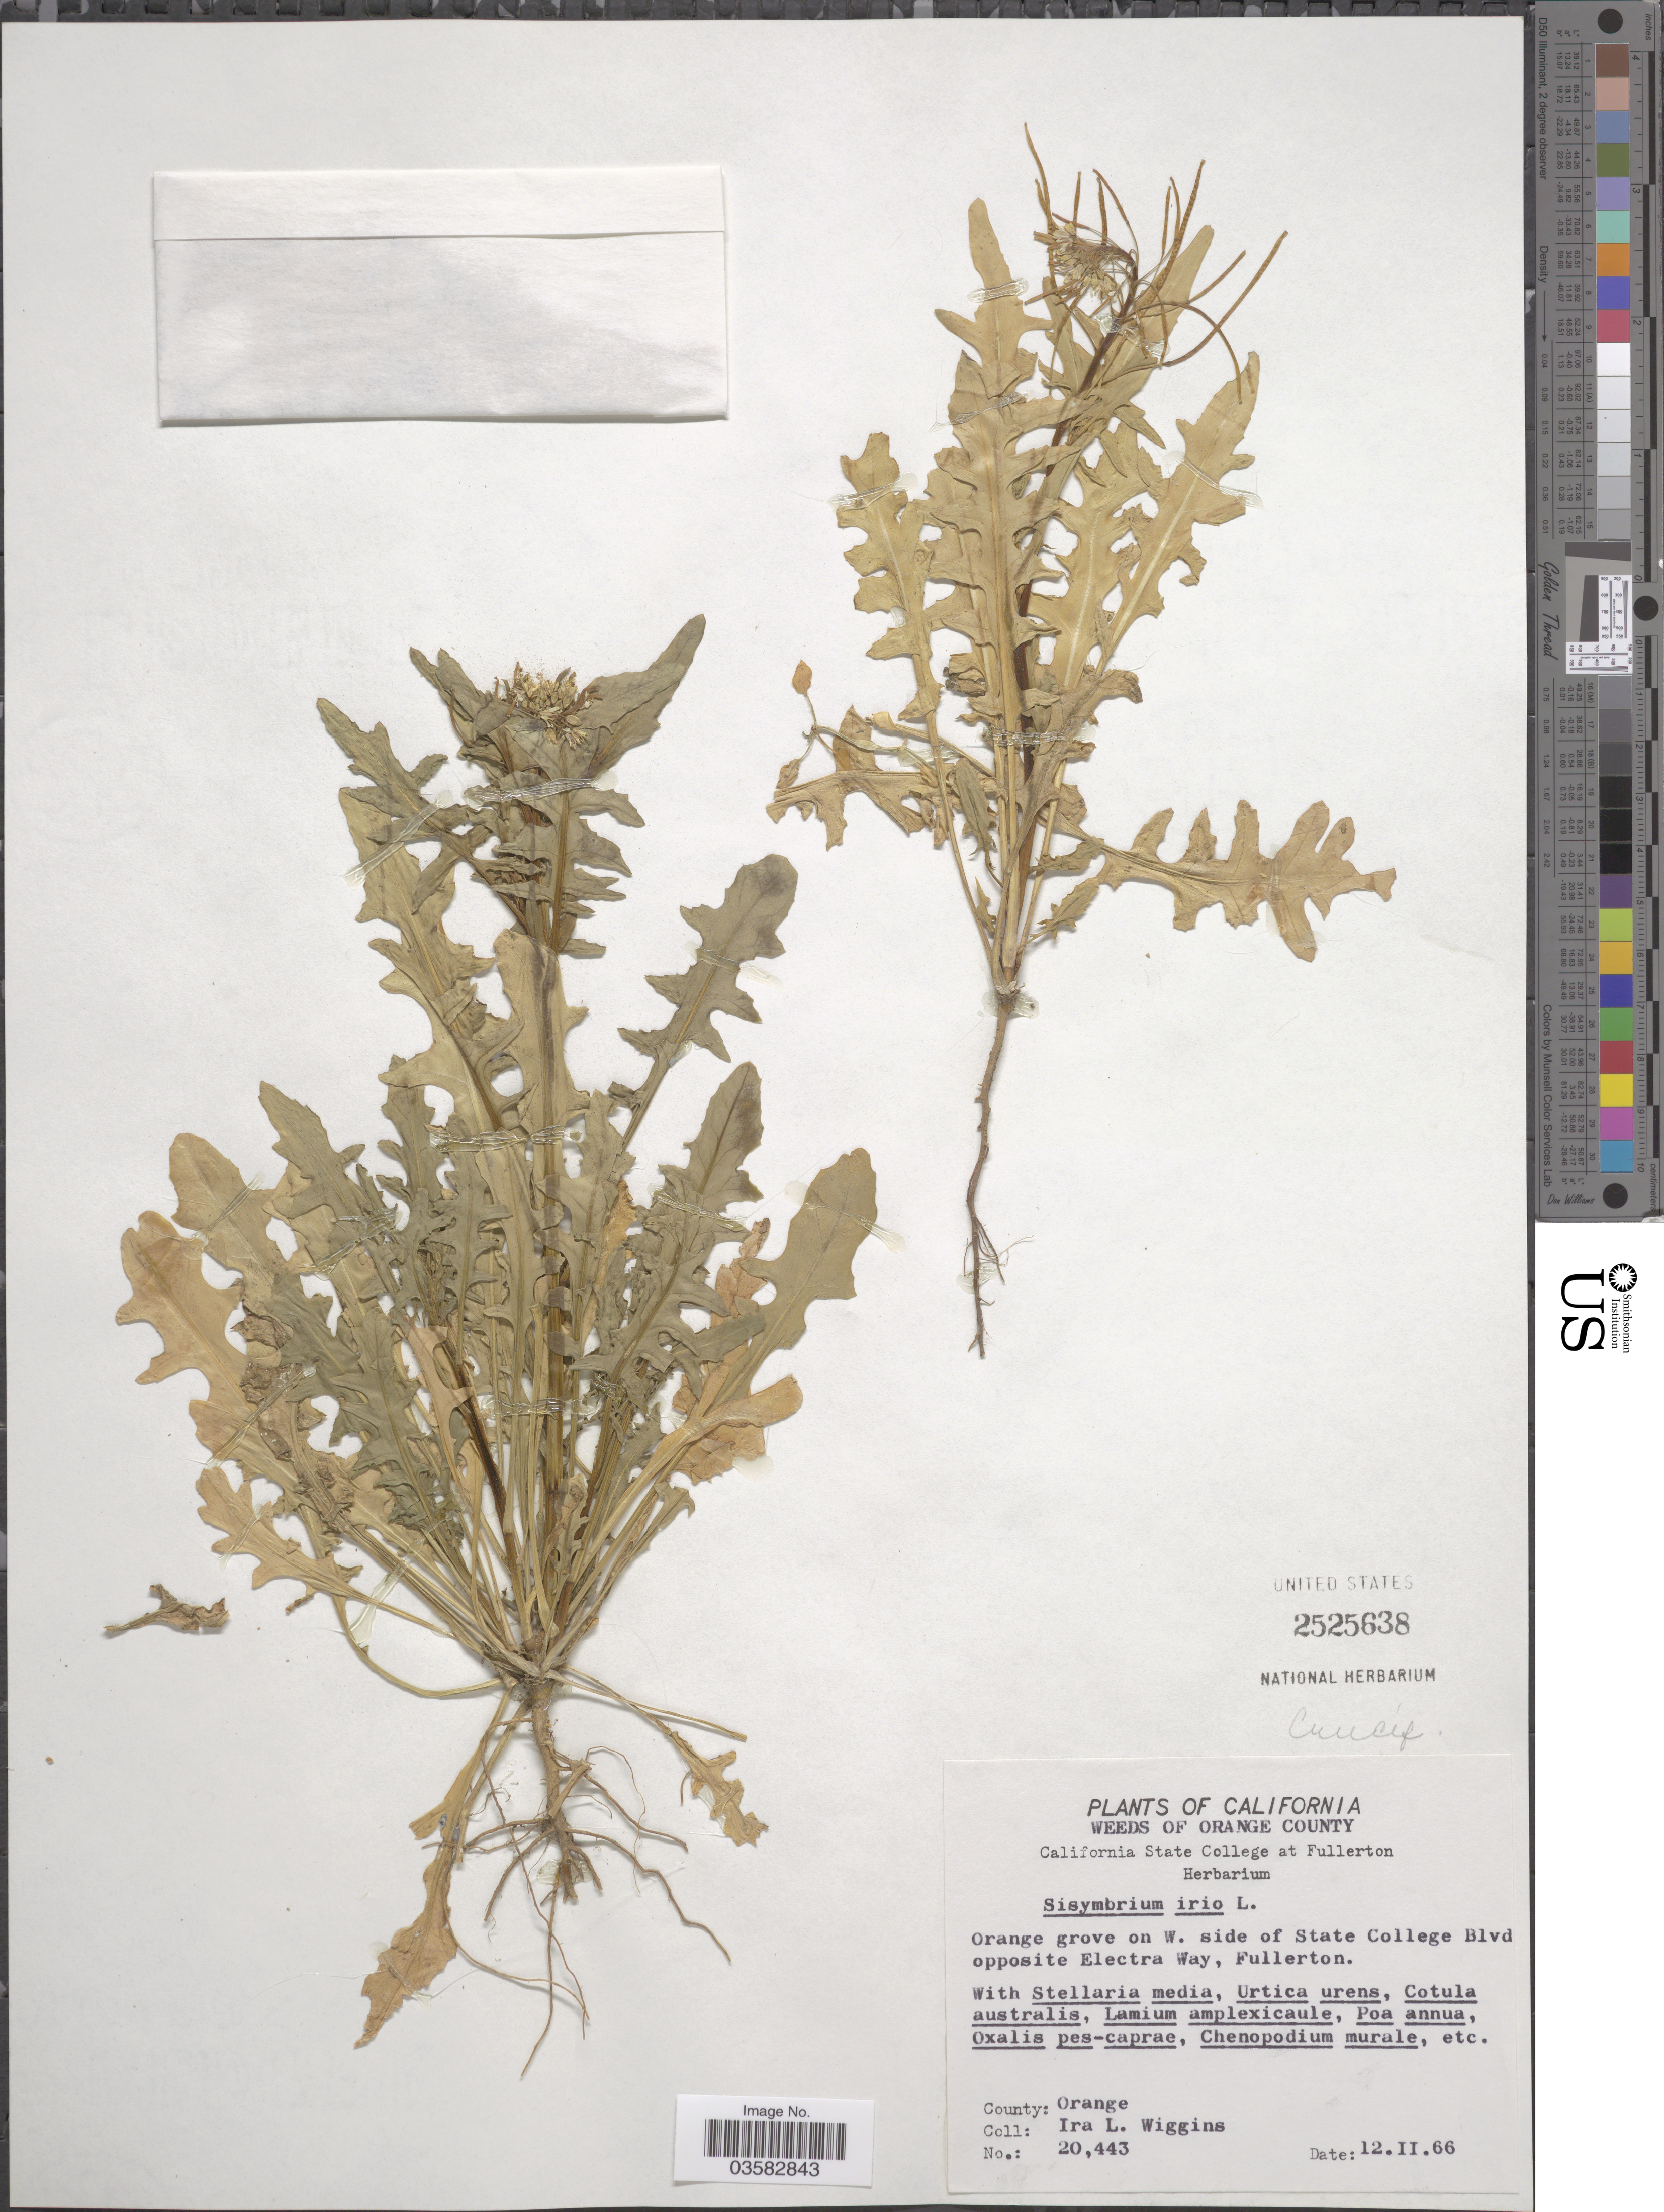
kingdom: Plantae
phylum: Tracheophyta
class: Magnoliopsida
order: Brassicales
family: Brassicaceae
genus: Sisymbrium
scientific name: Sisymbrium irio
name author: L.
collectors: I. L. Wiggins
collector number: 20443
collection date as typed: Transcribed d/m/y: 12/2/66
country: United States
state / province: California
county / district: Orange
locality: Orange County. Orange grove on W. side of State College Blvd opposite Electra Way, Fullerton.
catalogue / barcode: US 2525638